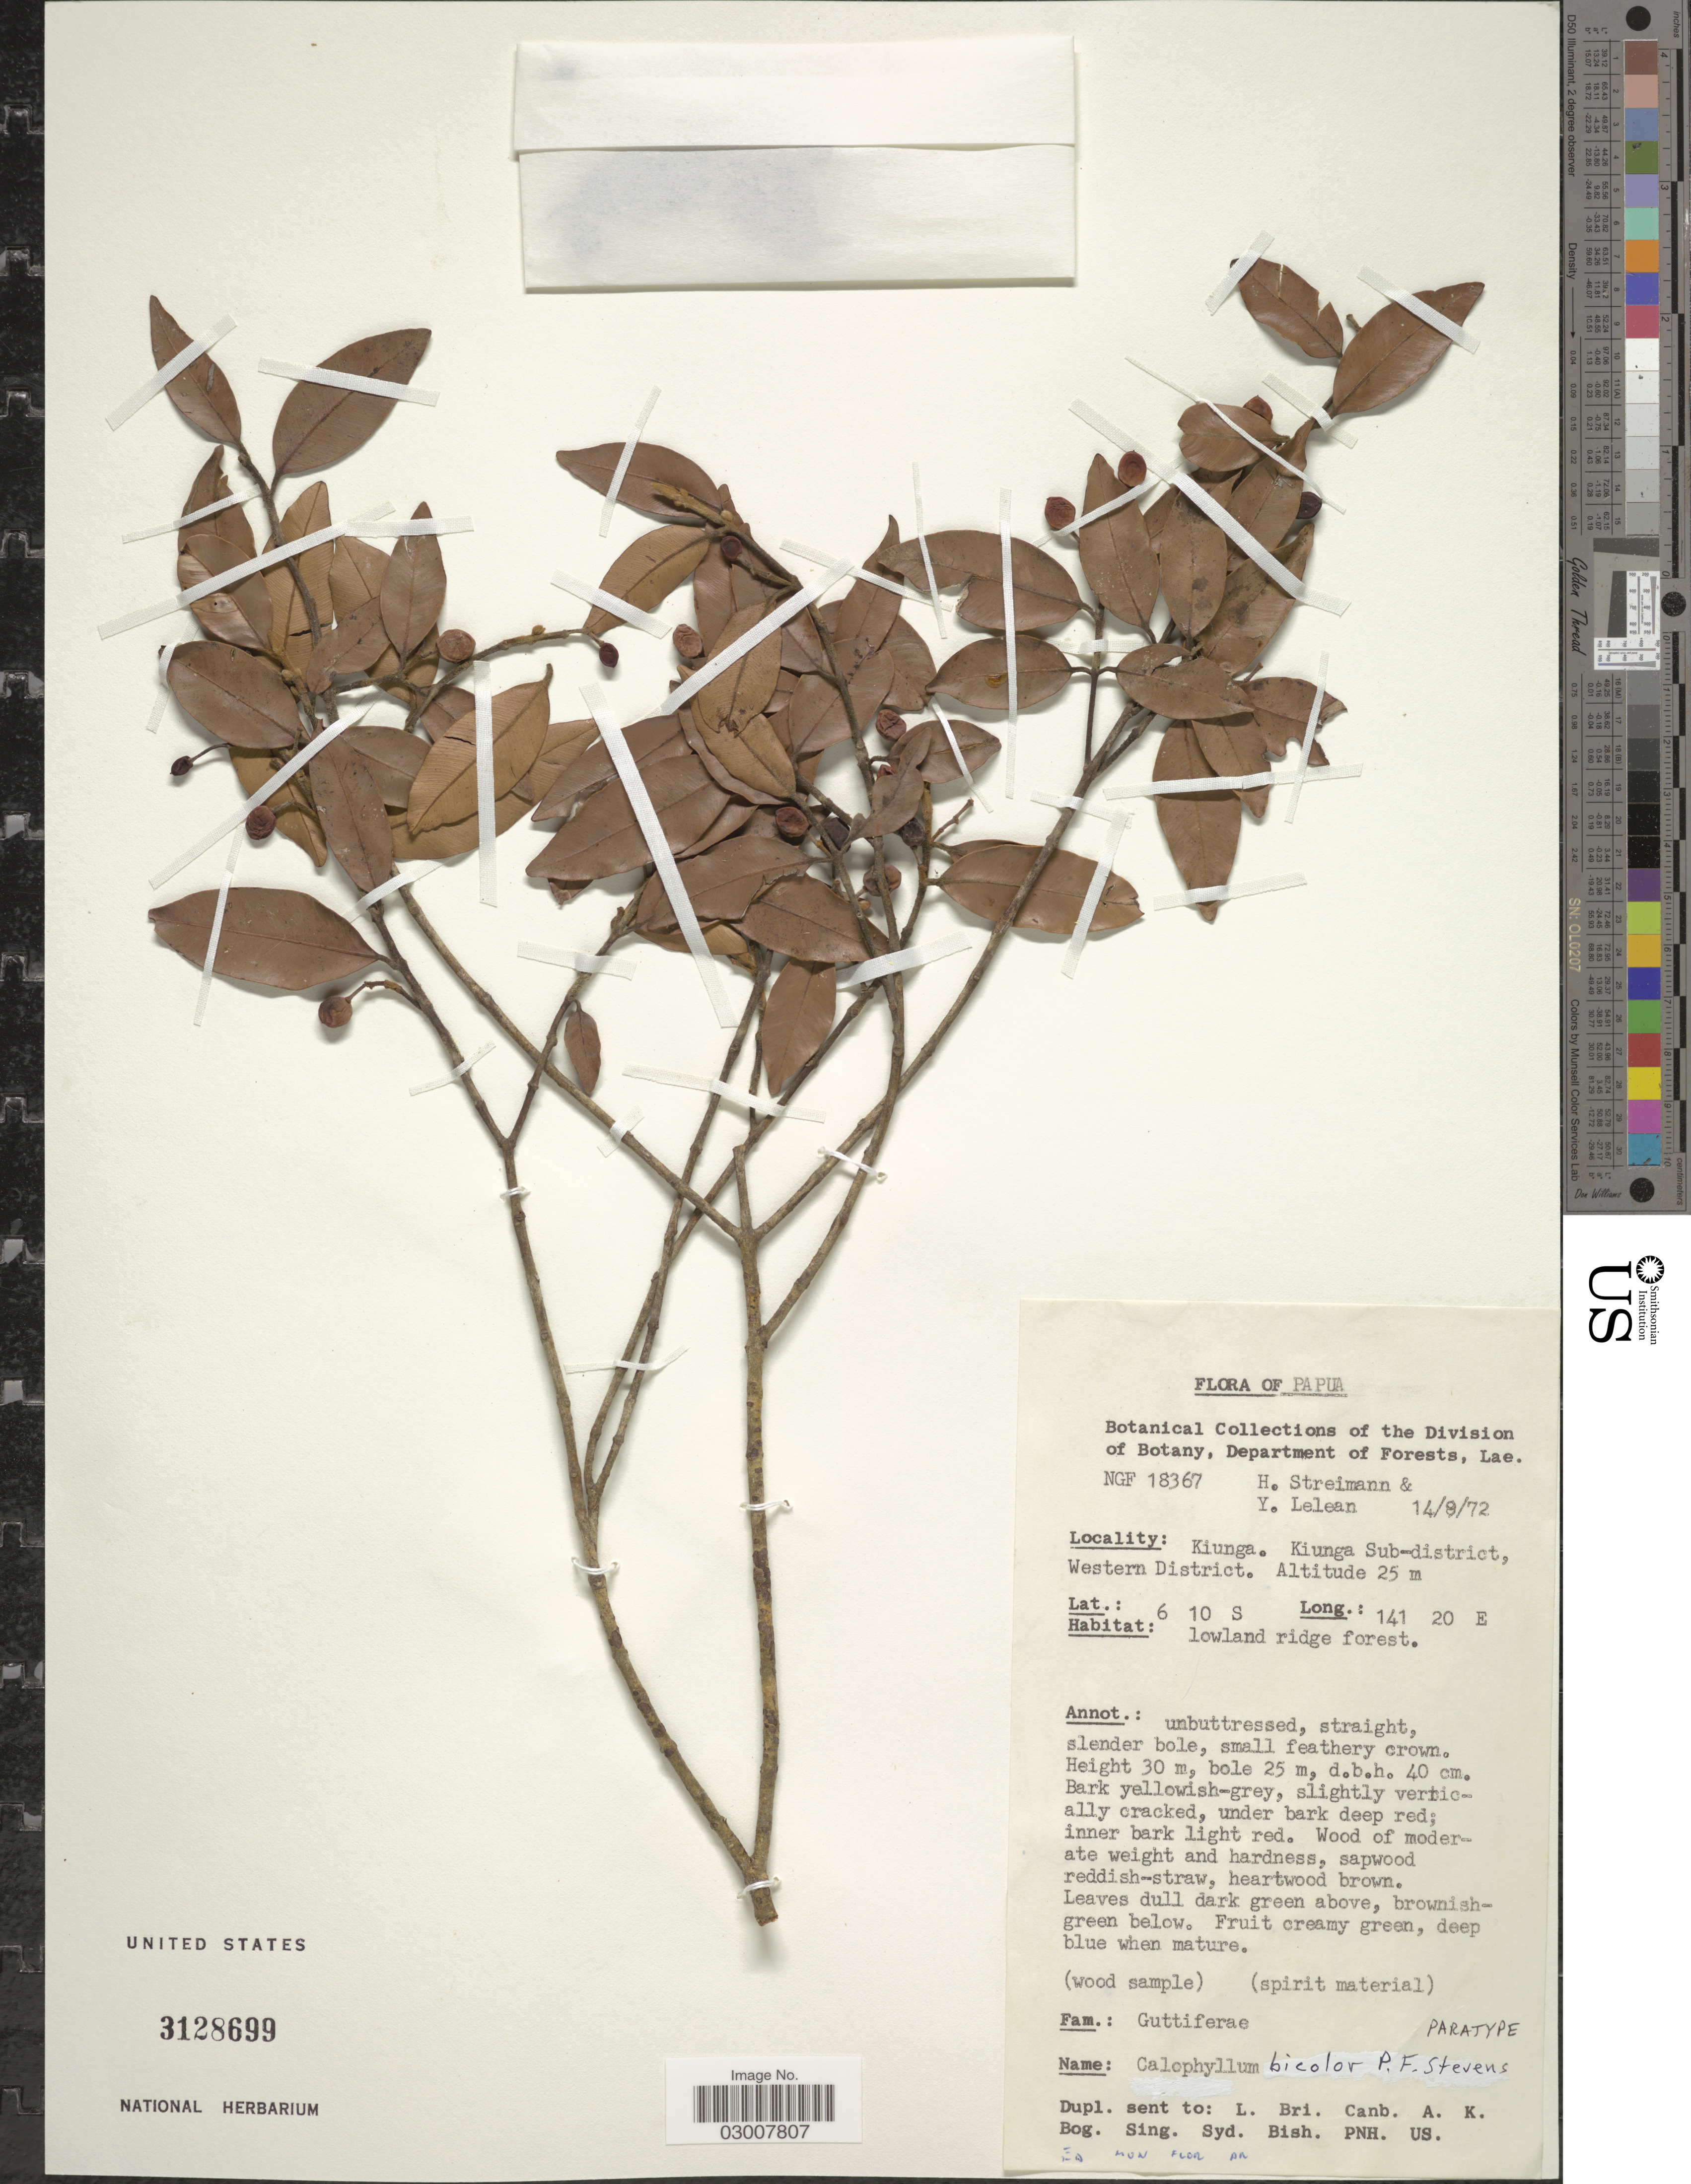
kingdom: Plantae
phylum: Tracheophyta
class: Magnoliopsida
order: Malpighiales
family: Calophyllaceae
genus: Calophyllum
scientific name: Calophyllum bicolor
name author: P.F. Stevens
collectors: H. Streimann & Y. Lelean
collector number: NGF 18367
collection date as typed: Transcribed d/m/y: 14/8/72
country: Papua New Guinea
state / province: Manus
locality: Papua.Kiunga. Kiunga Sub-district, Western District.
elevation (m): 25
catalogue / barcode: US 3128699